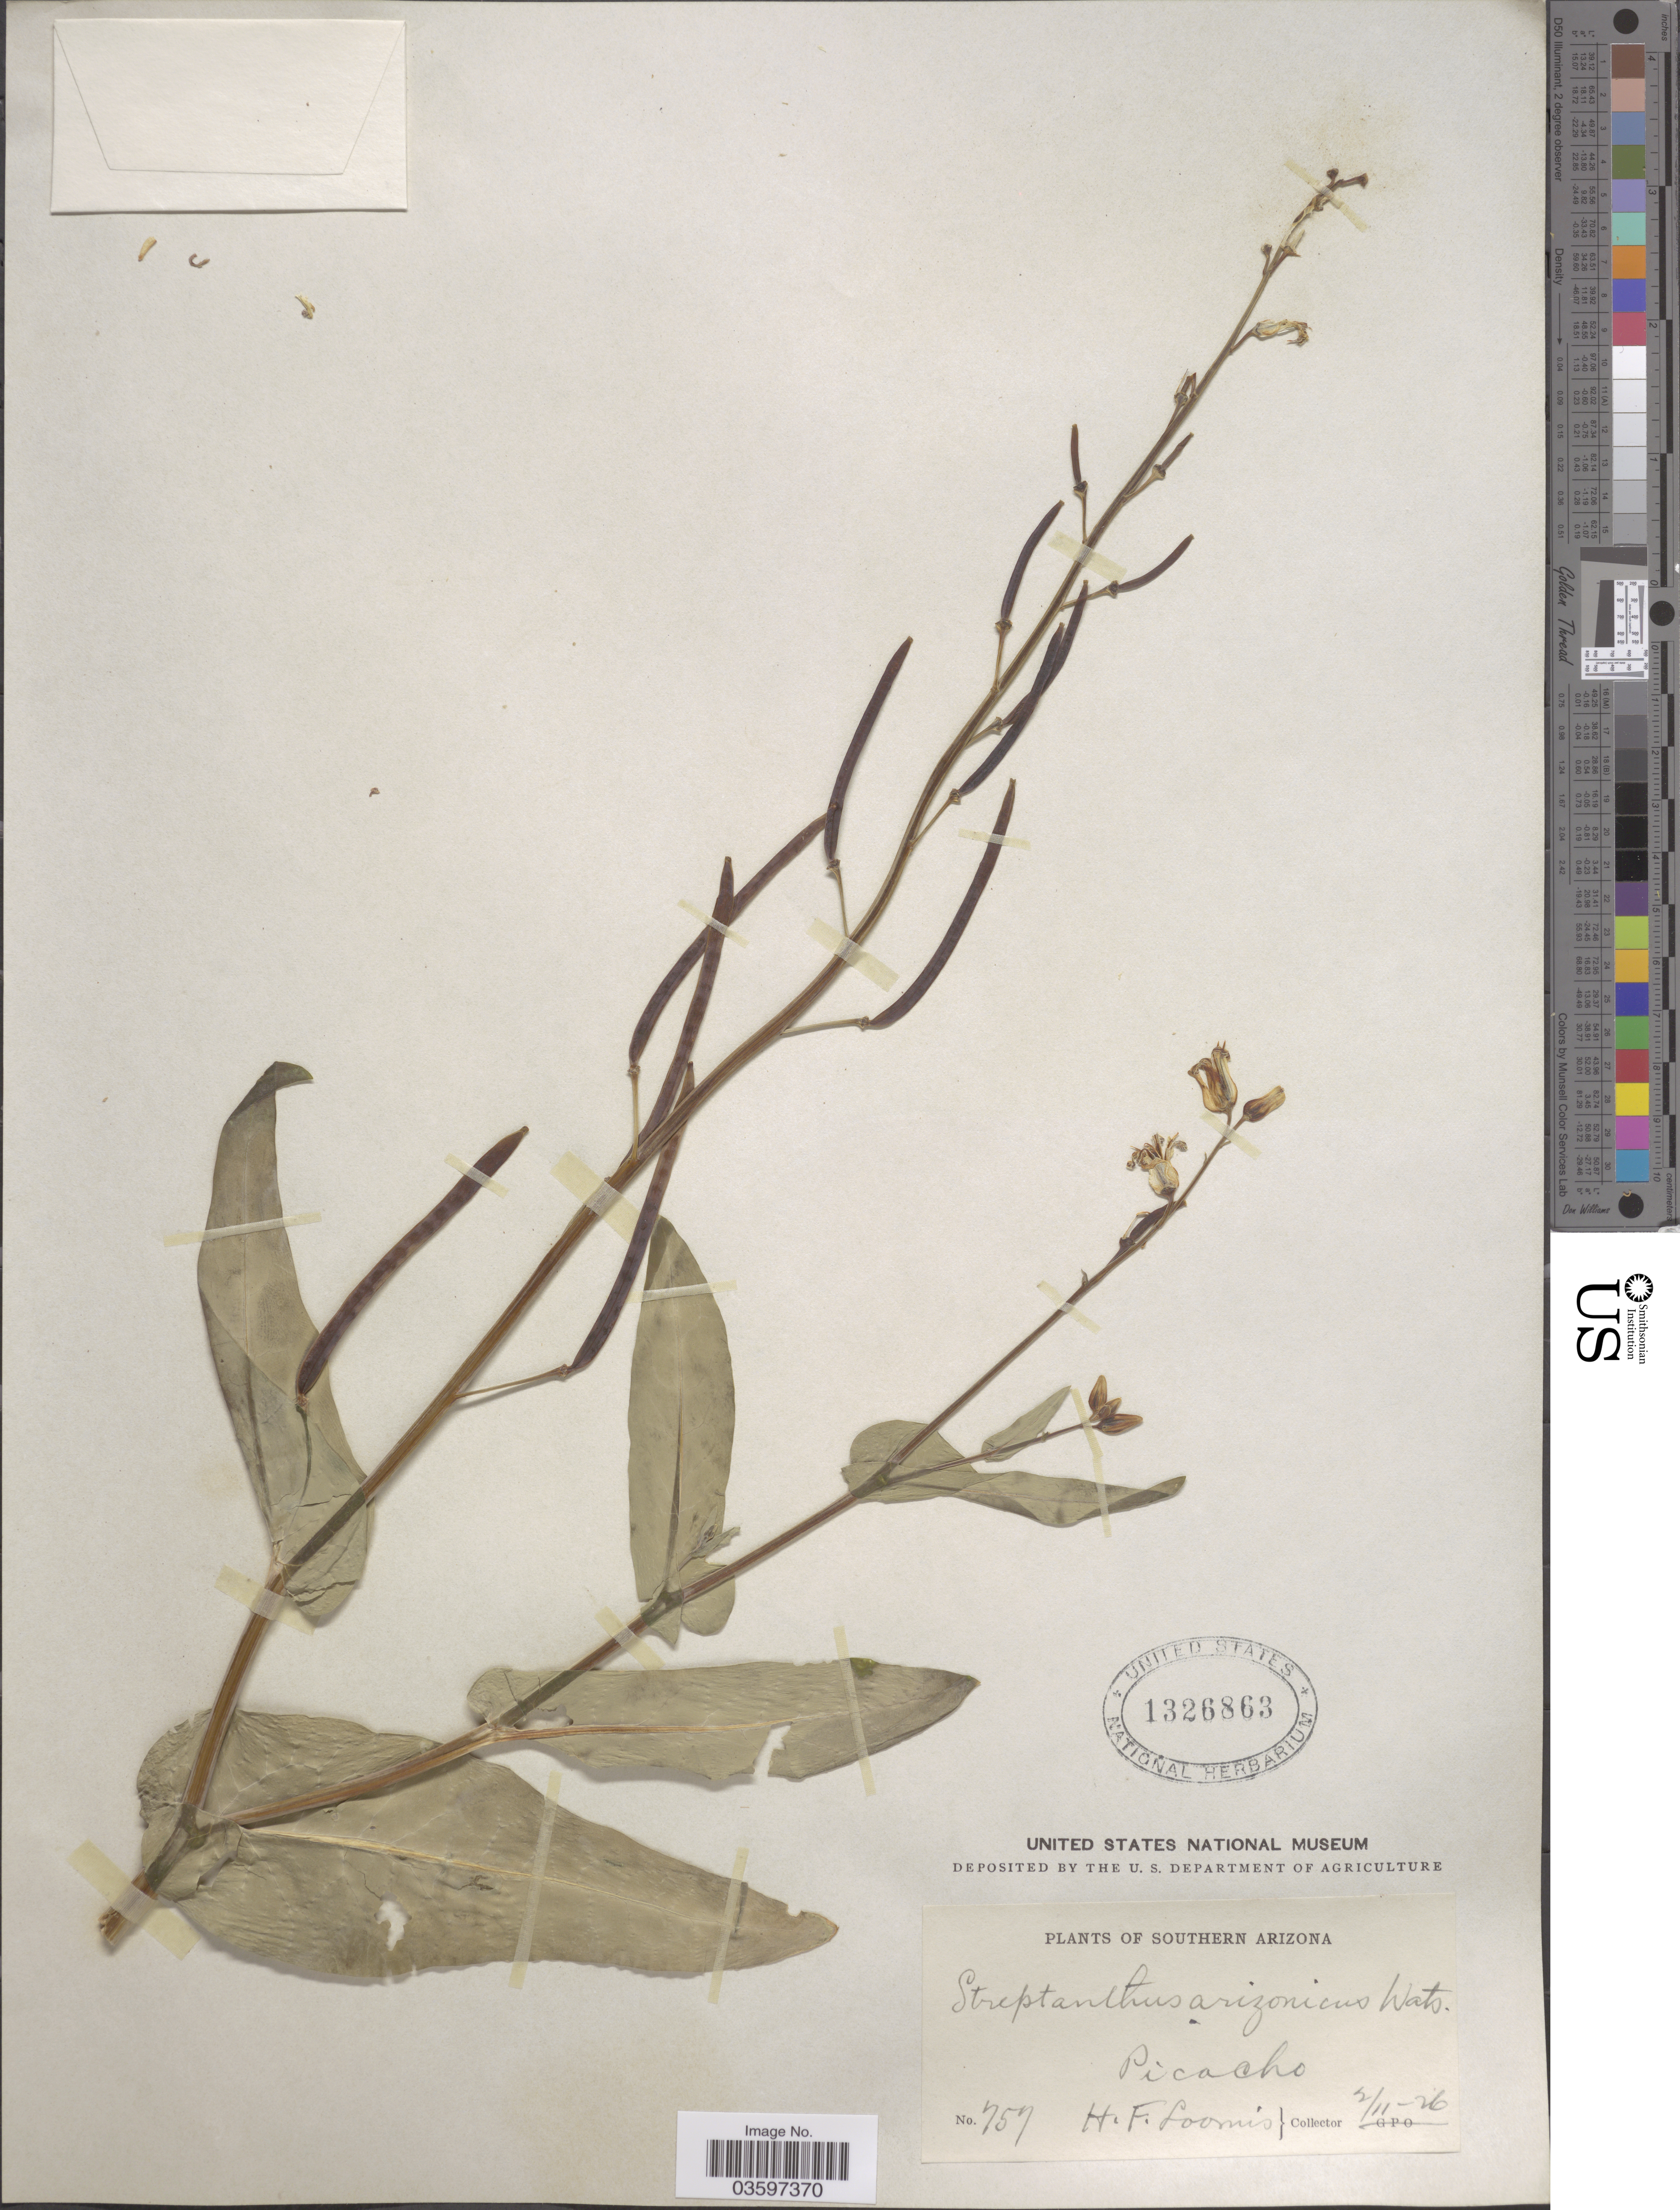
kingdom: Plantae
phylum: Tracheophyta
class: Magnoliopsida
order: Brassicales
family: Brassicaceae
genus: Streptanthus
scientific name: Streptanthus arizonicus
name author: S. Watson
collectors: H. F. Loomis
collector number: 757*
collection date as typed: Transcribed d/m/y: 11/2/26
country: United States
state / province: Arizona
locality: Southern Arizona. Picacho.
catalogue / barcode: US 1326863